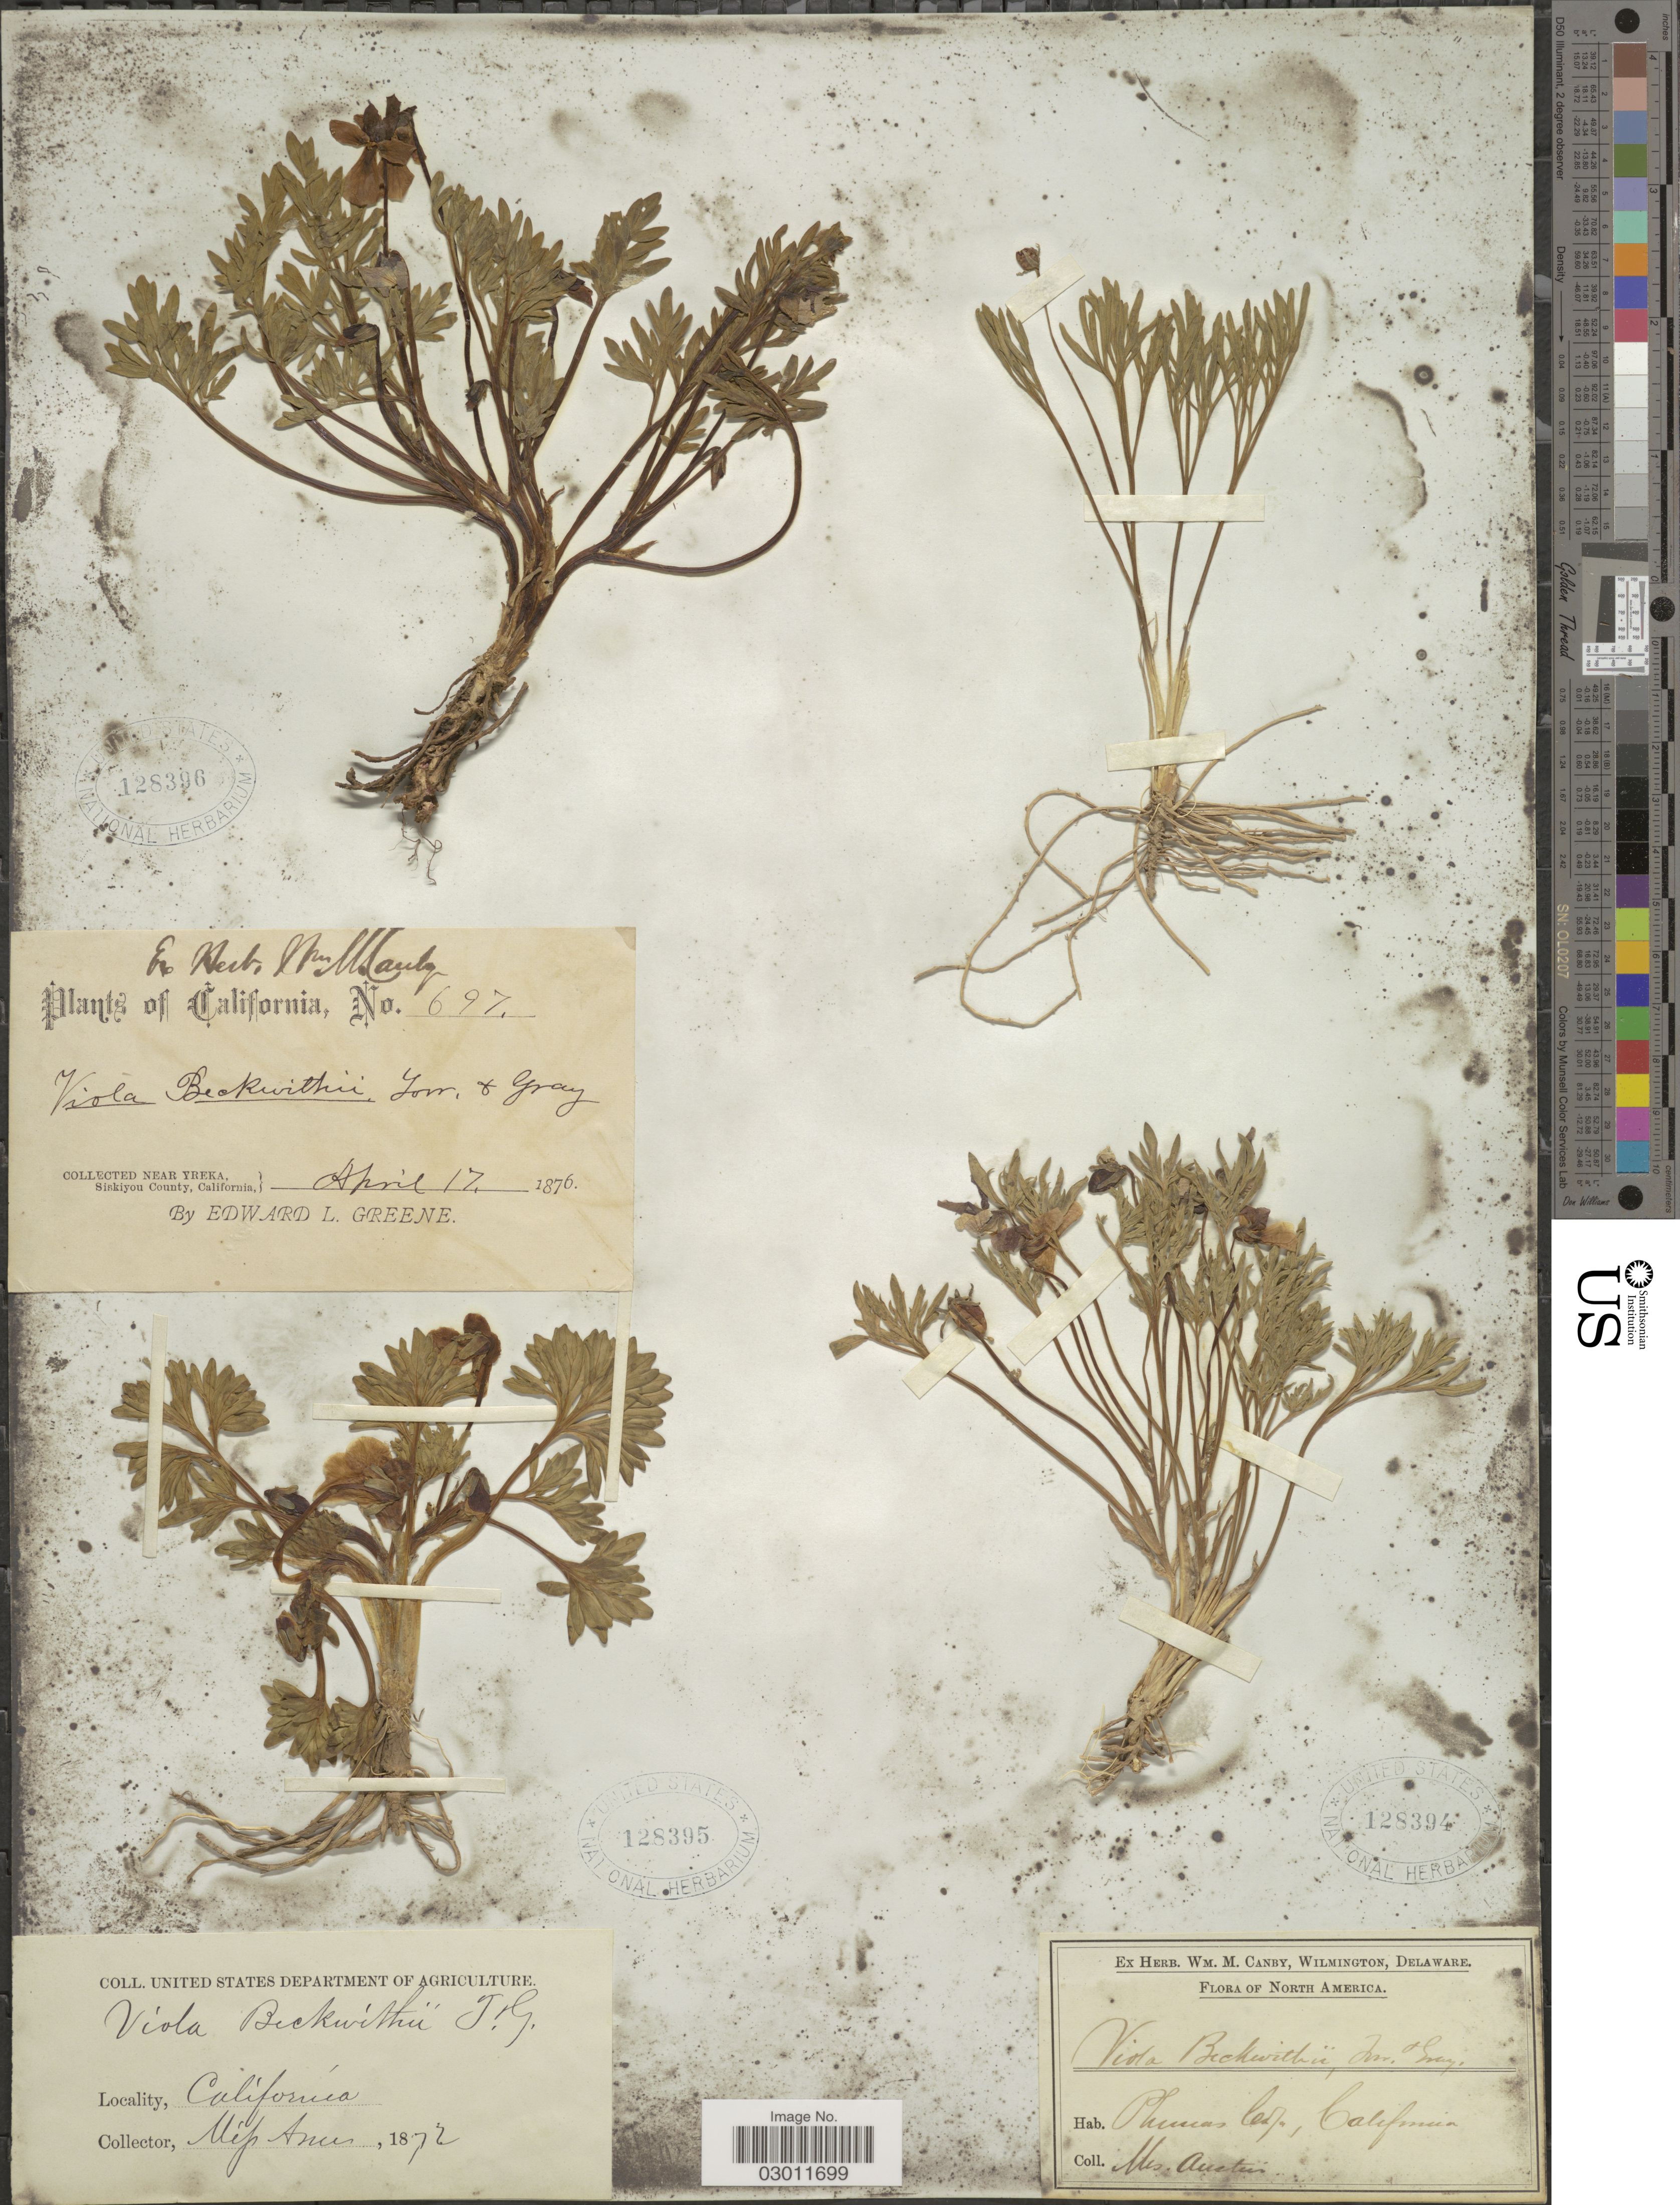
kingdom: Plantae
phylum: Tracheophyta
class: Magnoliopsida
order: Malpighiales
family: Violaceae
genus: Viola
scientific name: Viola beckwithii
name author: Torr.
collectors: M. Ames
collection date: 1872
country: United States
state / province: California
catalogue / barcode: US 128395